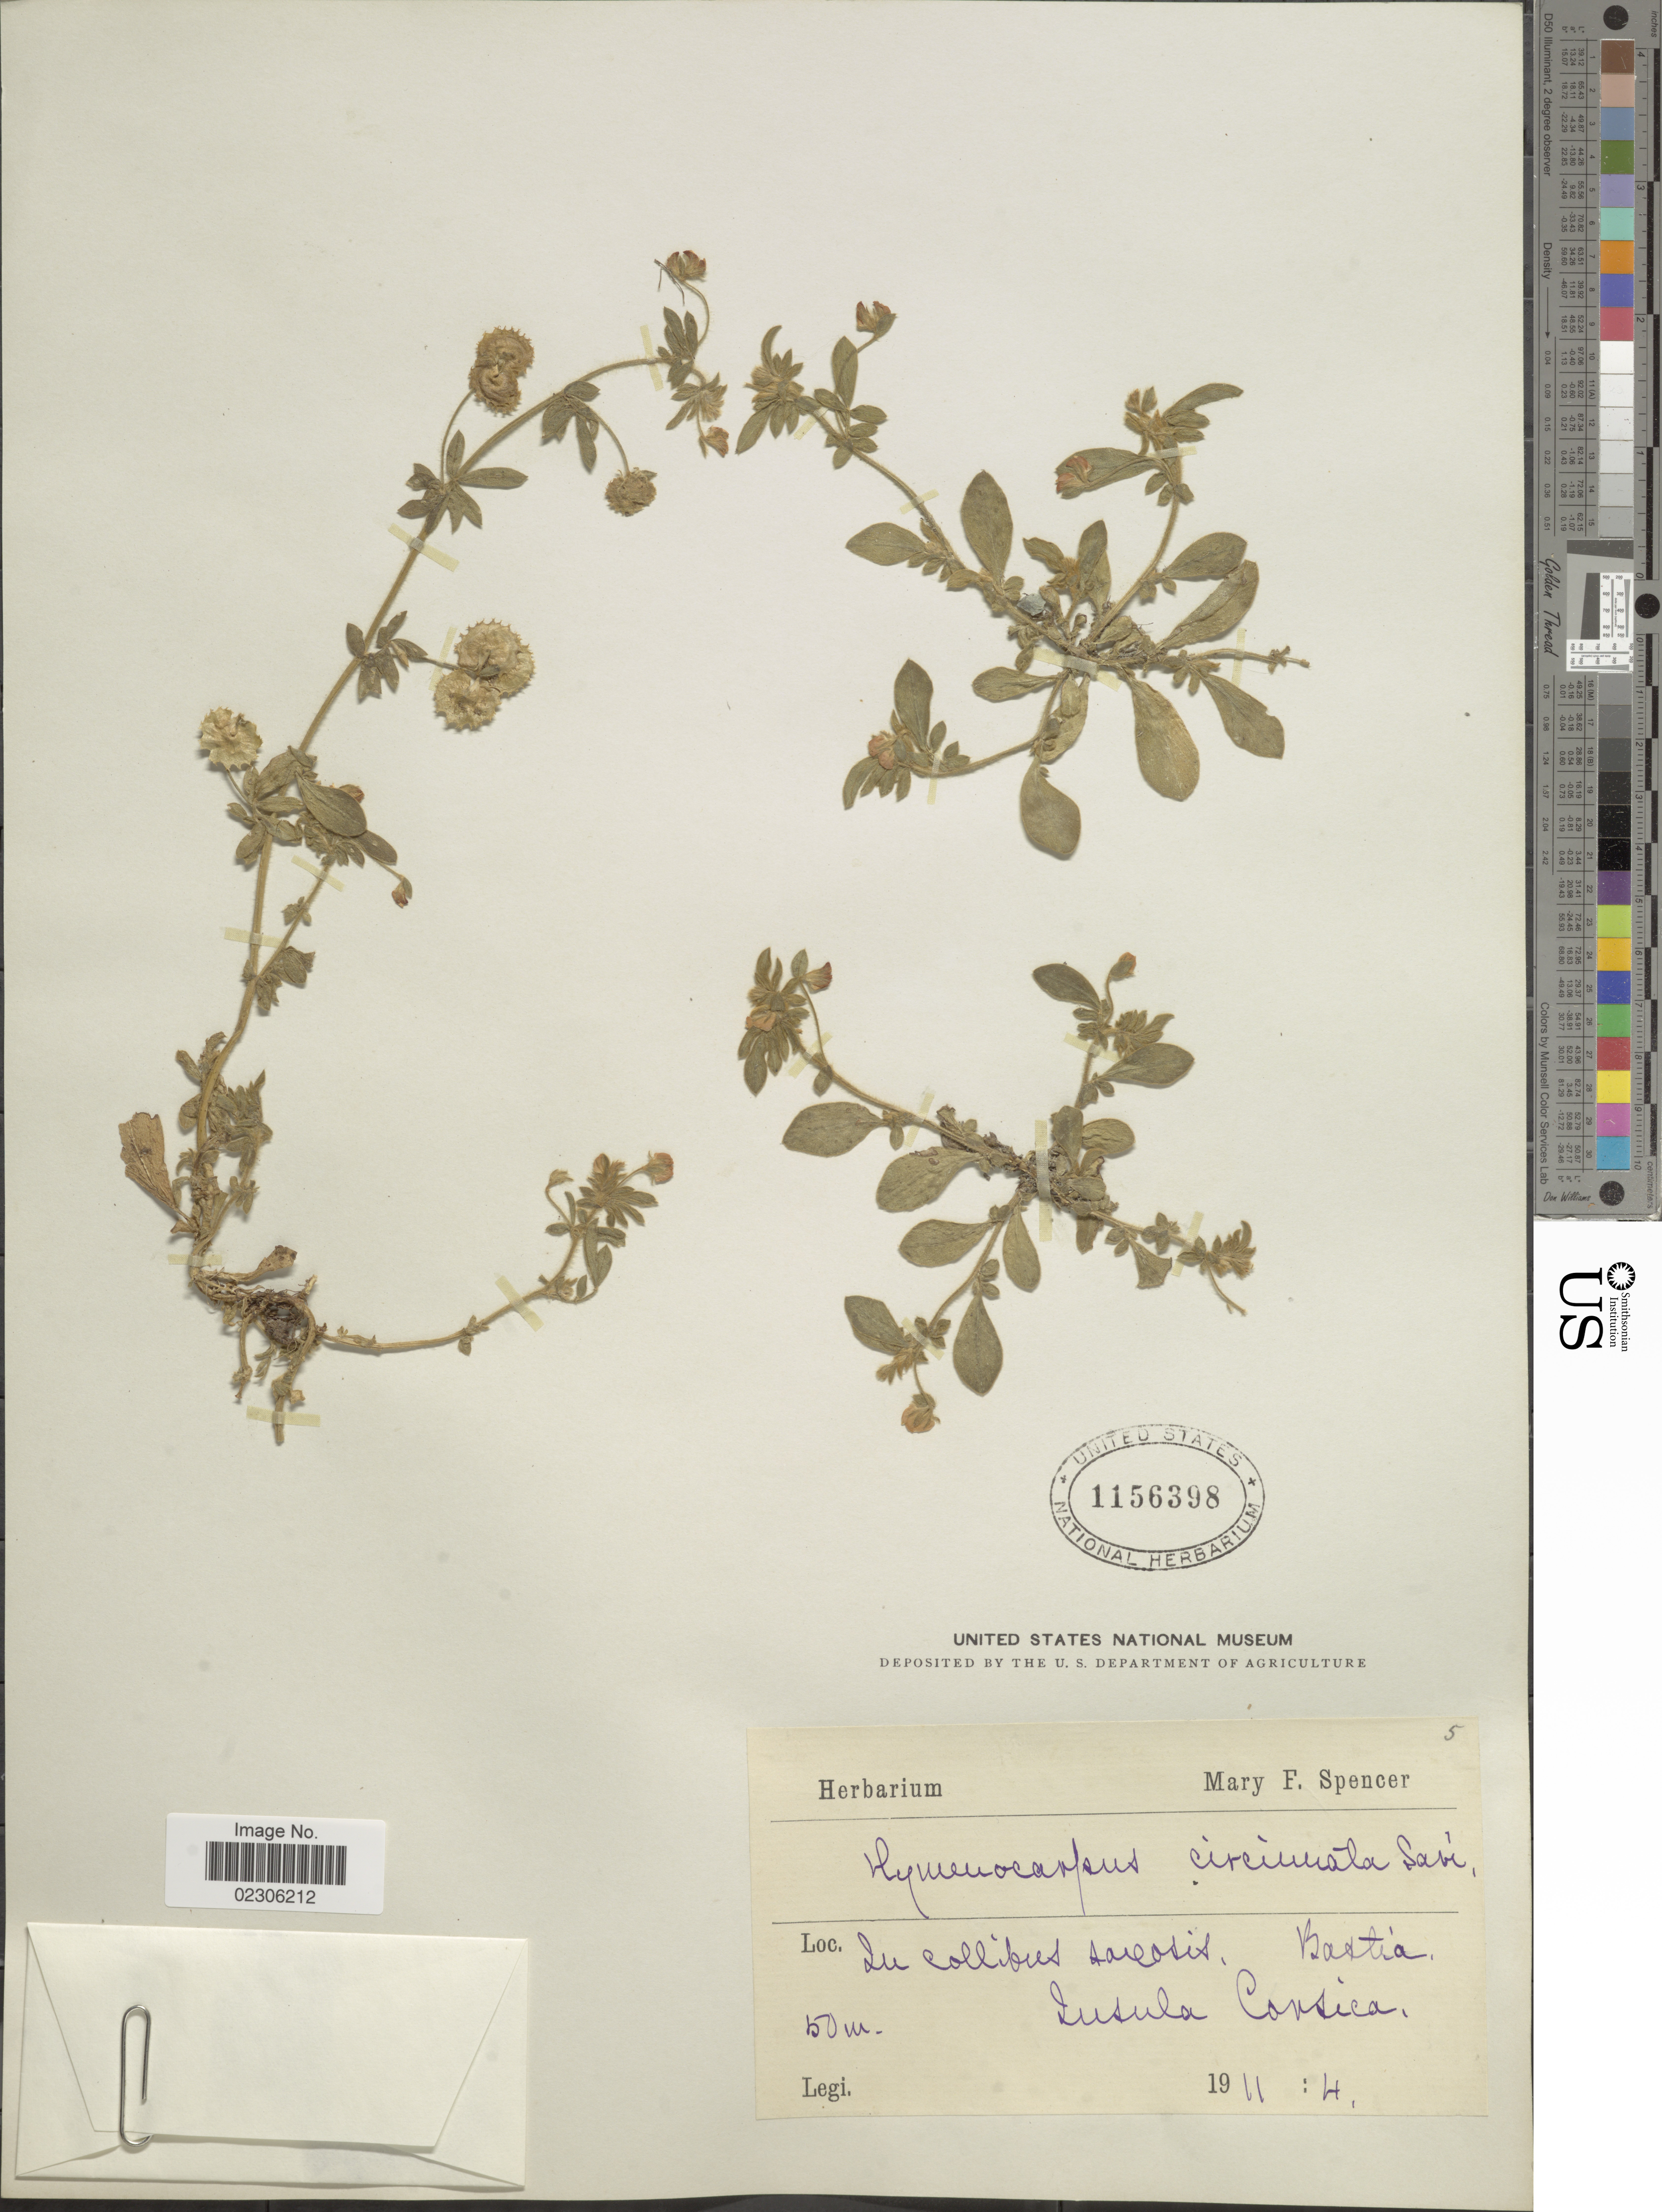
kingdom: Plantae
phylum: Tracheophyta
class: Magnoliopsida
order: Fabales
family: Fabaceae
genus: Hymenocarpos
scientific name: Hymenocarpos circinnatus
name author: (L.) Savi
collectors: M. Spencer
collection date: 1911-04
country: France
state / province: Corsica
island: Corse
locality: In collibus saxosis, Bastia, Insula Consica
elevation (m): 50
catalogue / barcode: US 1156398